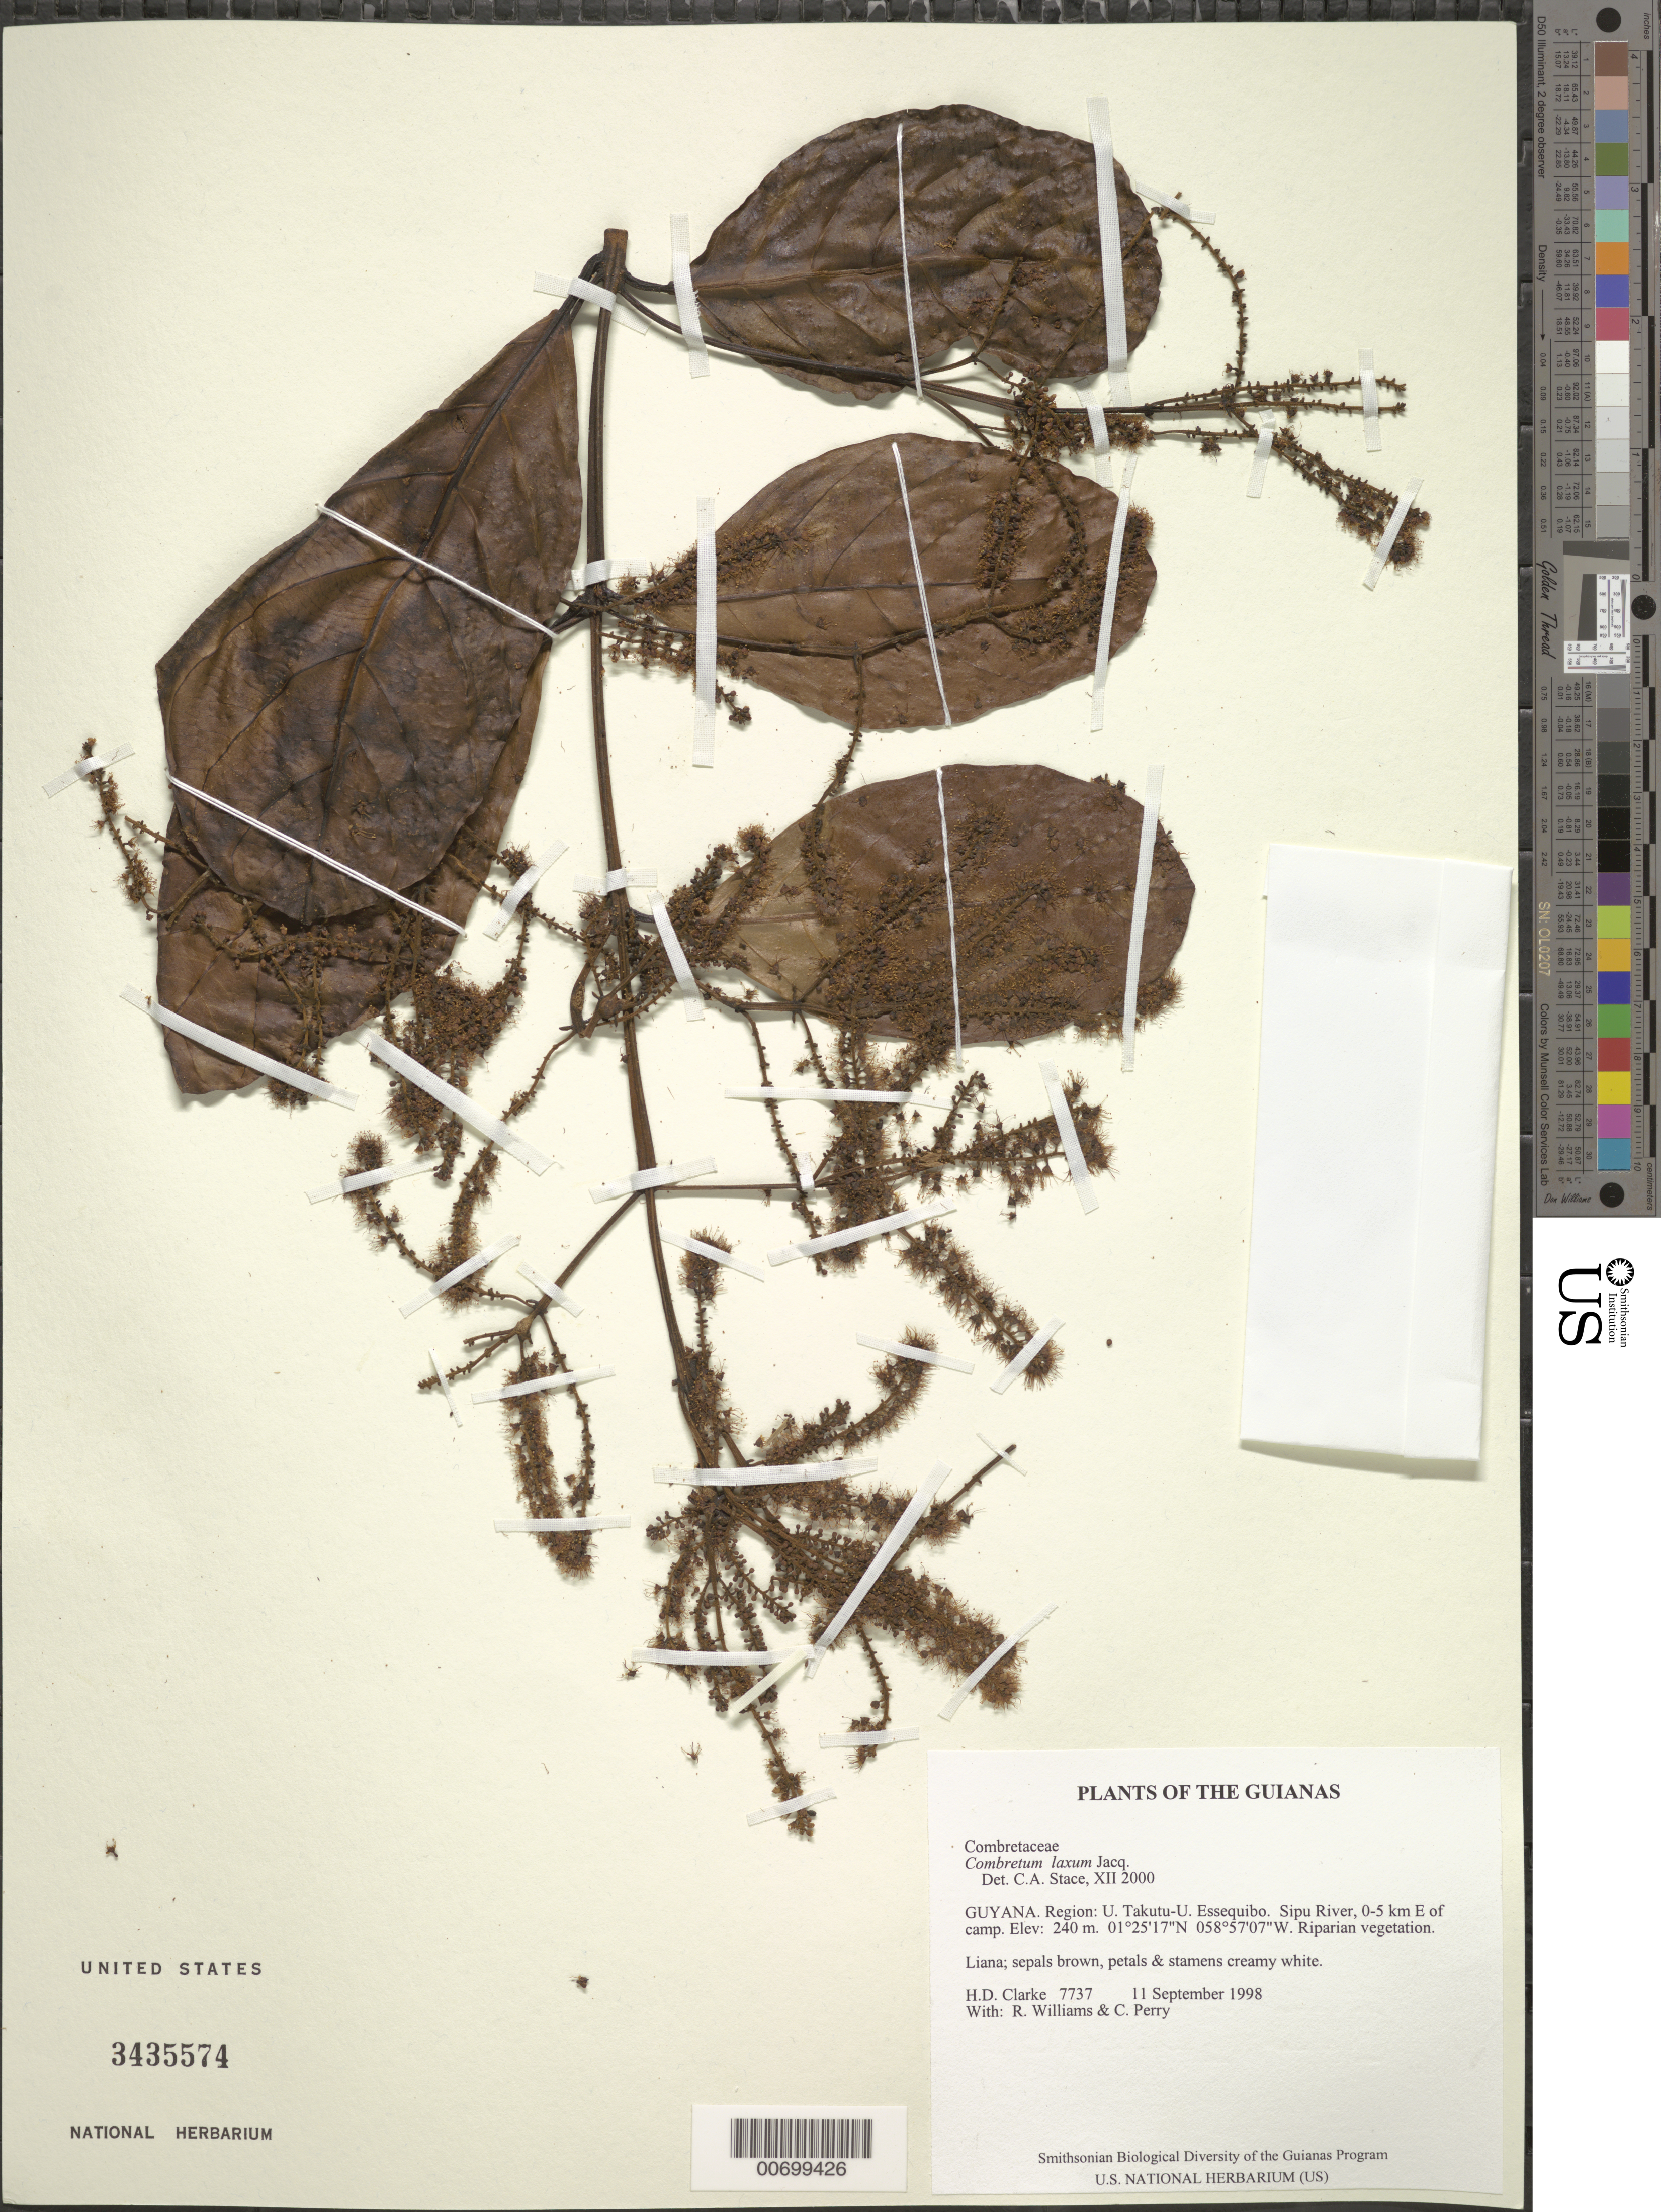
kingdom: Plantae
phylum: Tracheophyta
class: Magnoliopsida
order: Myrtales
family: Combretaceae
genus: Combretum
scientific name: Combretum laxum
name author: Jacq.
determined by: Stace, C. A.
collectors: H. D. Clarke, R. Williams & C. Perry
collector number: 7737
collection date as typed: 11 September 1998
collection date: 1998-09-11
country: Guyana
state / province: U. Takutu-U. Essequibo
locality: Sipu River, 0-5 km E of camp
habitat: Riparian vegetation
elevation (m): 240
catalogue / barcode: US 3435574